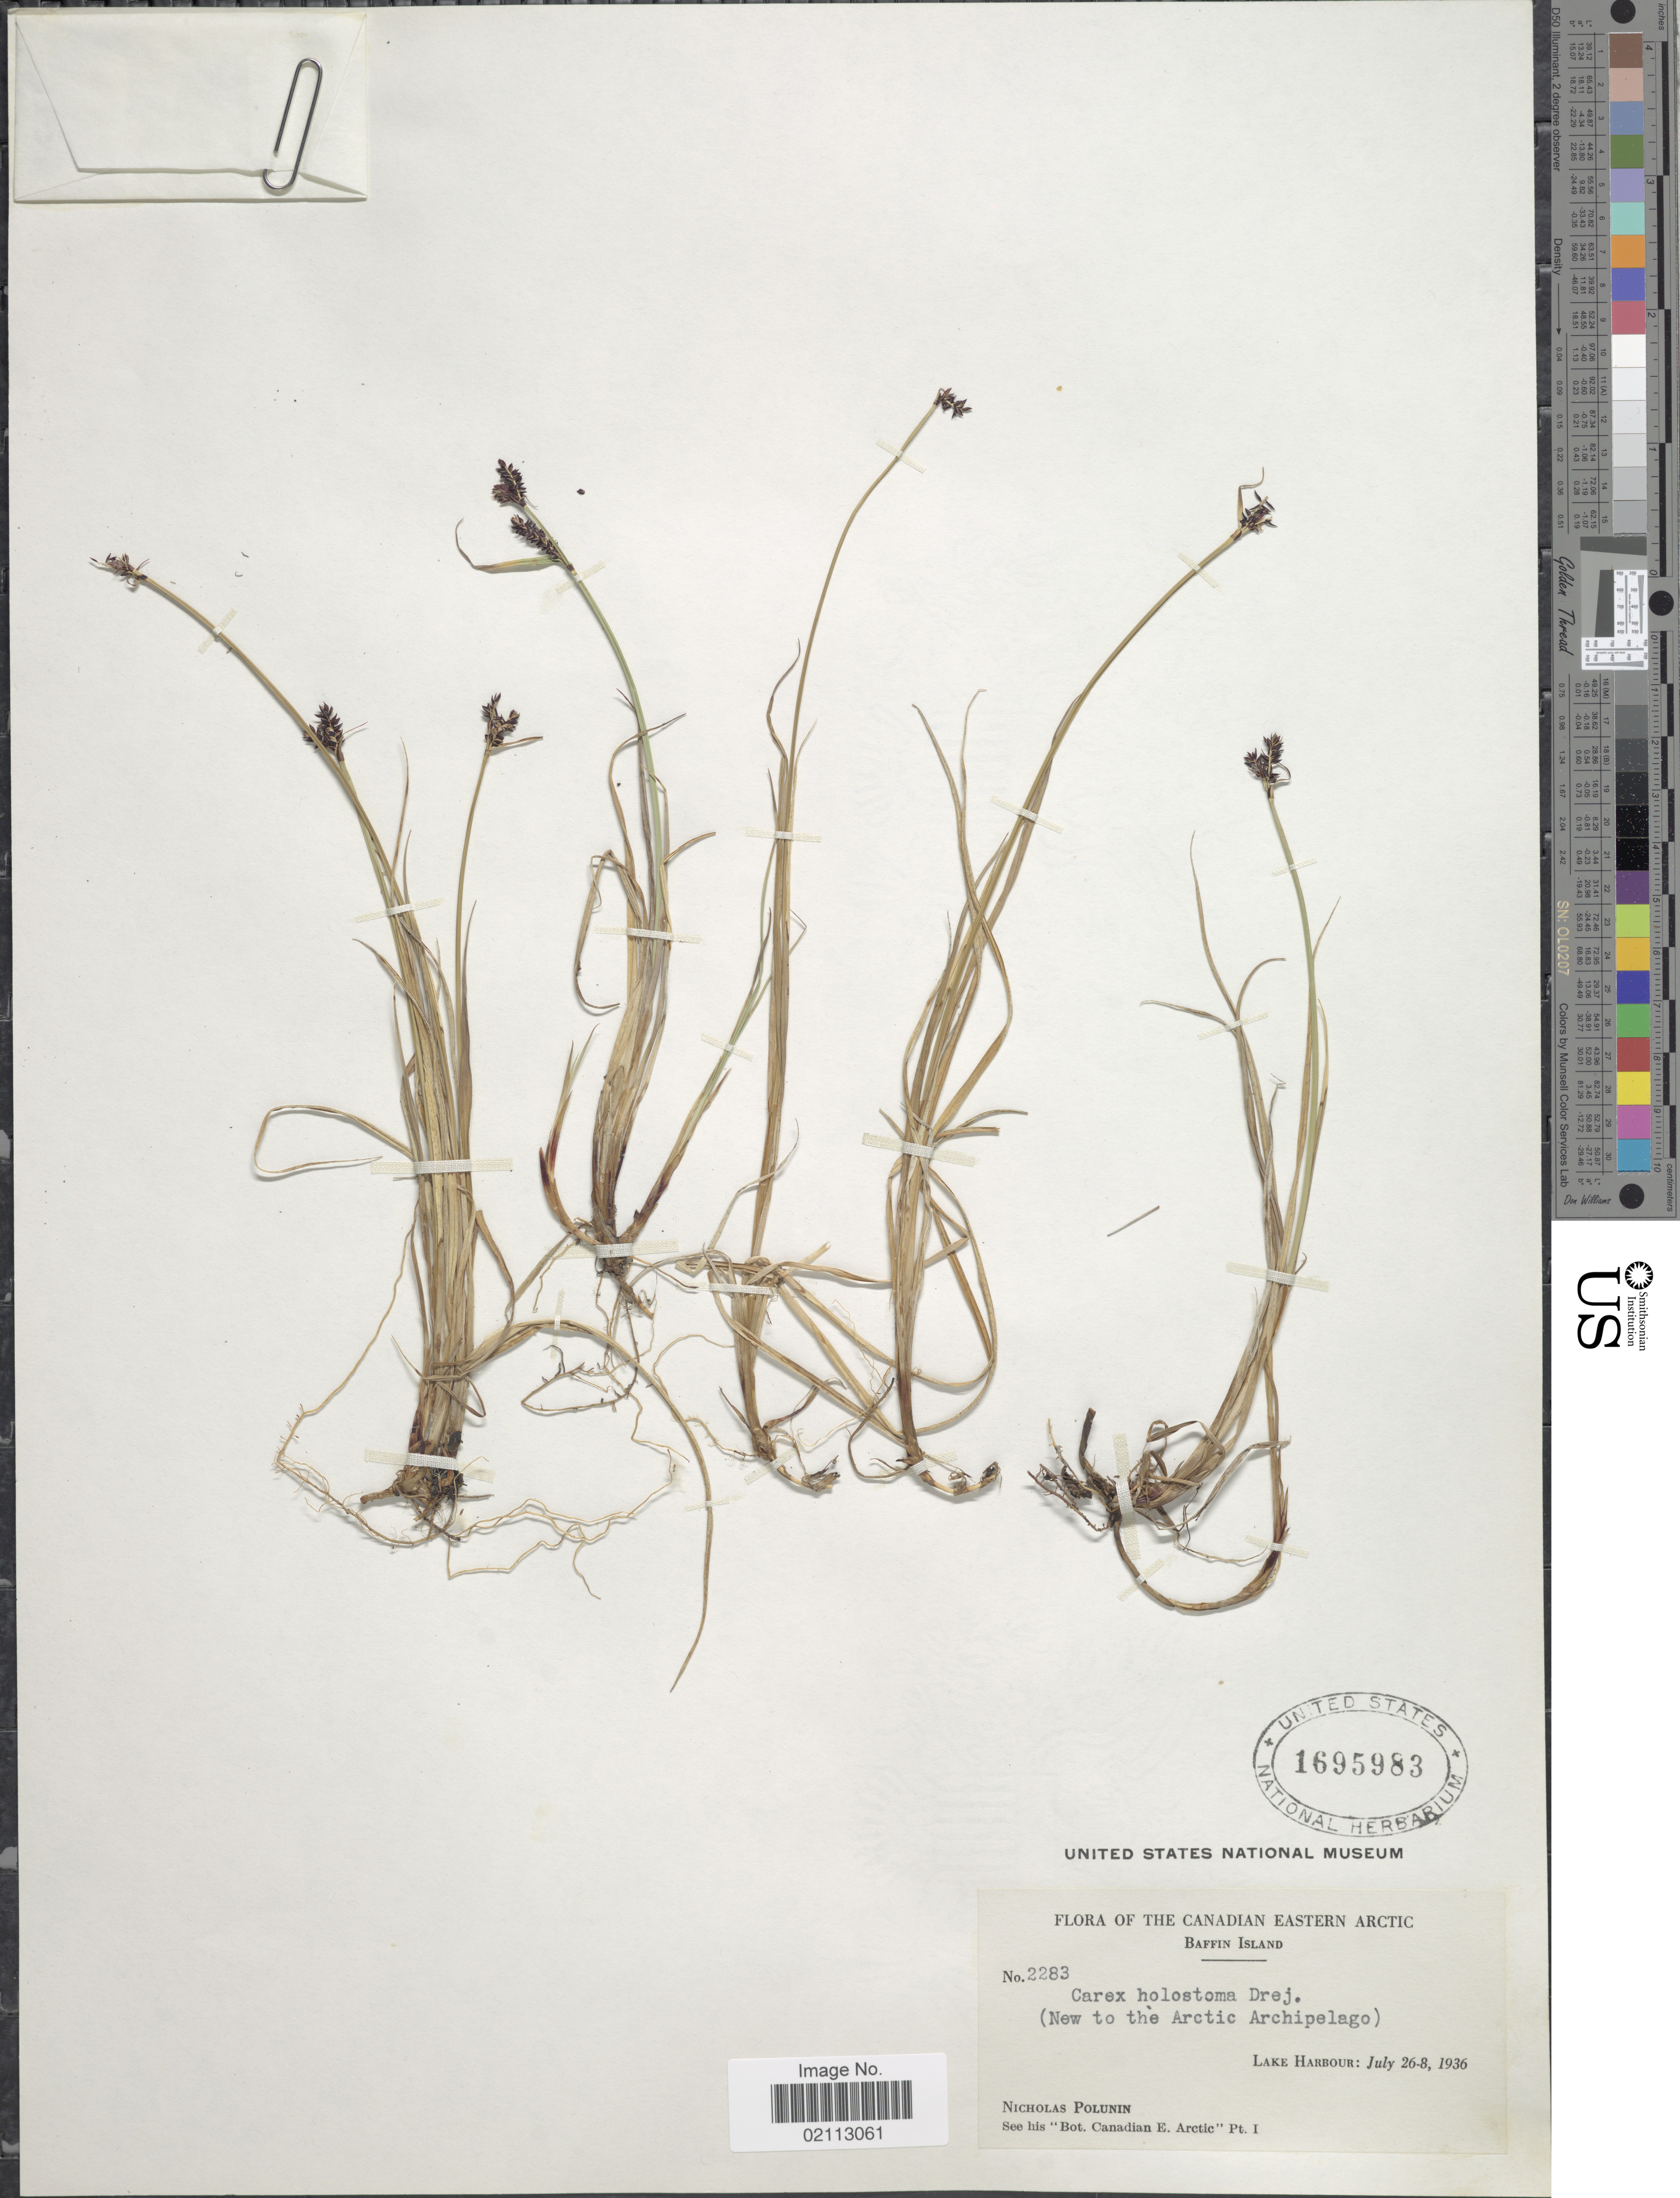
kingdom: Plantae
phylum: Tracheophyta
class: Liliopsida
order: Poales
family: Cyperaceae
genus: Carex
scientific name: Carex holostoma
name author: Drejer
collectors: N. V. Polunin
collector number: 2283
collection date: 1936-07-26/1936-07-28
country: Canada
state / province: Nunavut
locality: Canadian Eastern Arctic. Baffin Island. Lake Harbour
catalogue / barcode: US 1695983